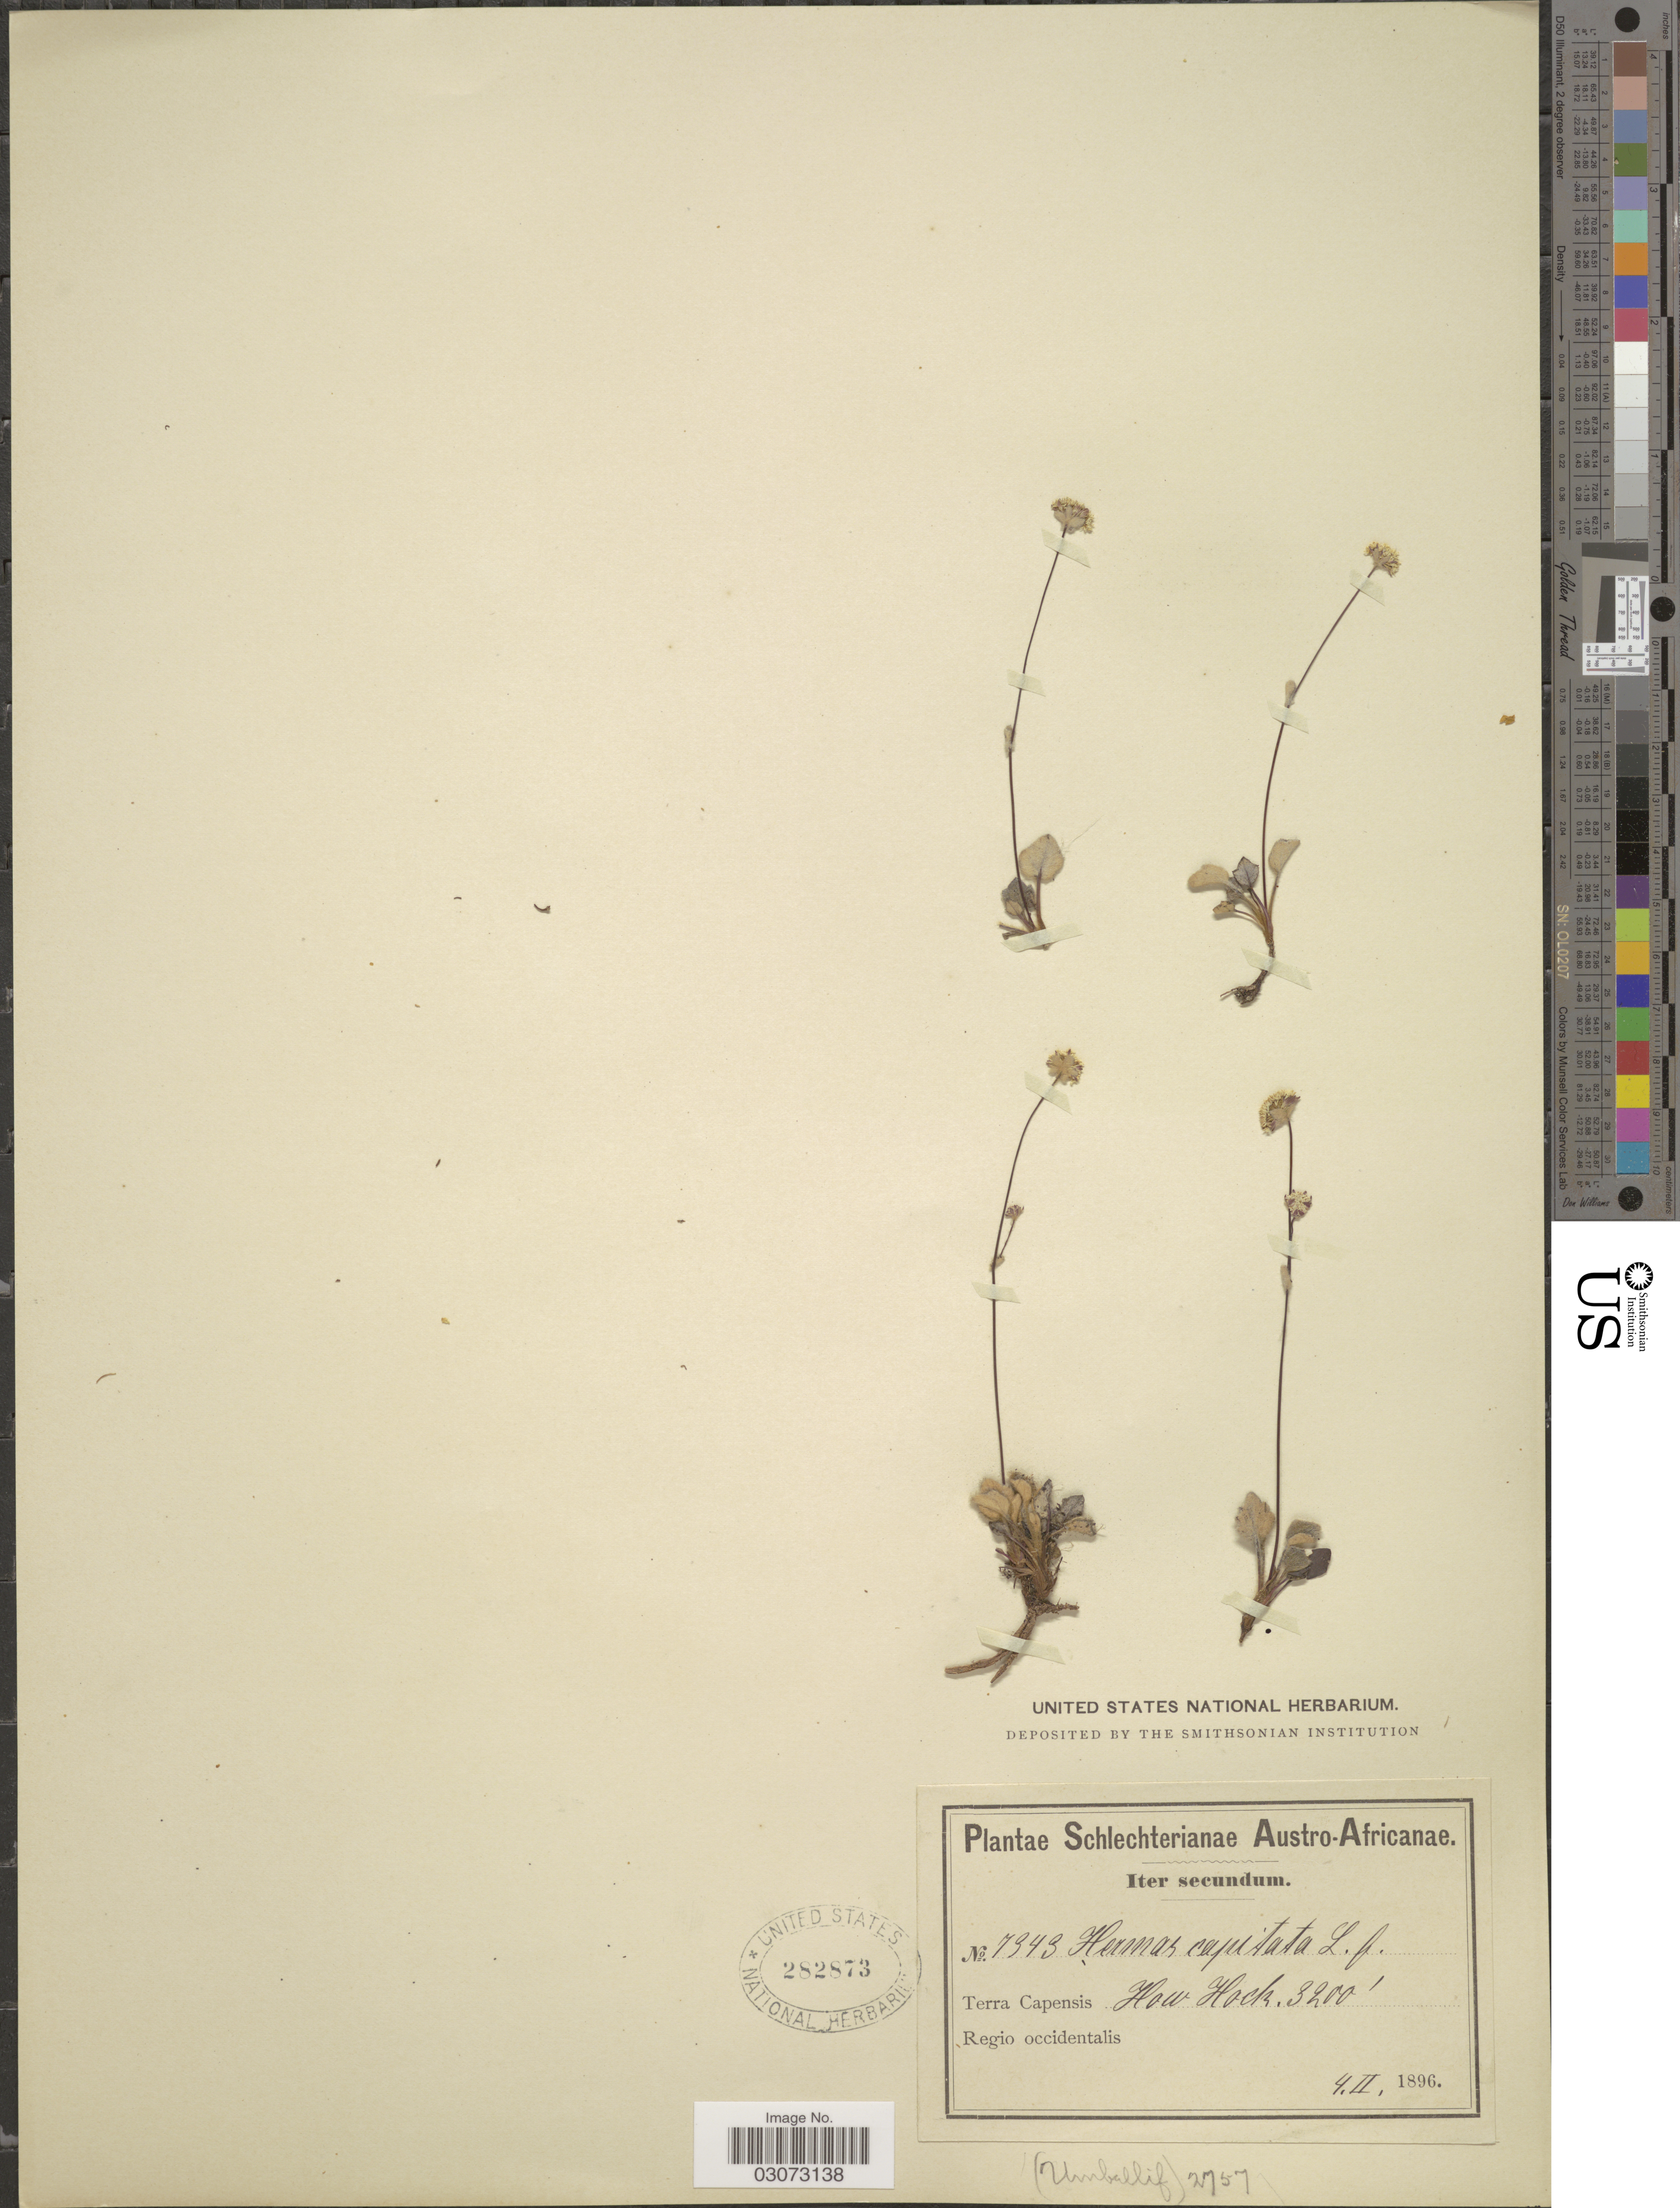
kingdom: Plantae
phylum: Tracheophyta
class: Magnoliopsida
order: Apiales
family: Apiaceae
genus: Hermas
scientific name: Hermas capitata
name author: L. f.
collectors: Schlechter, --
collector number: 7343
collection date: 1896-02-04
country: South Africa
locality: Austro-Africanae. Terra Capensis. How Hoek. Regio occidentalis.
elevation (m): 975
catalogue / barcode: US 282873